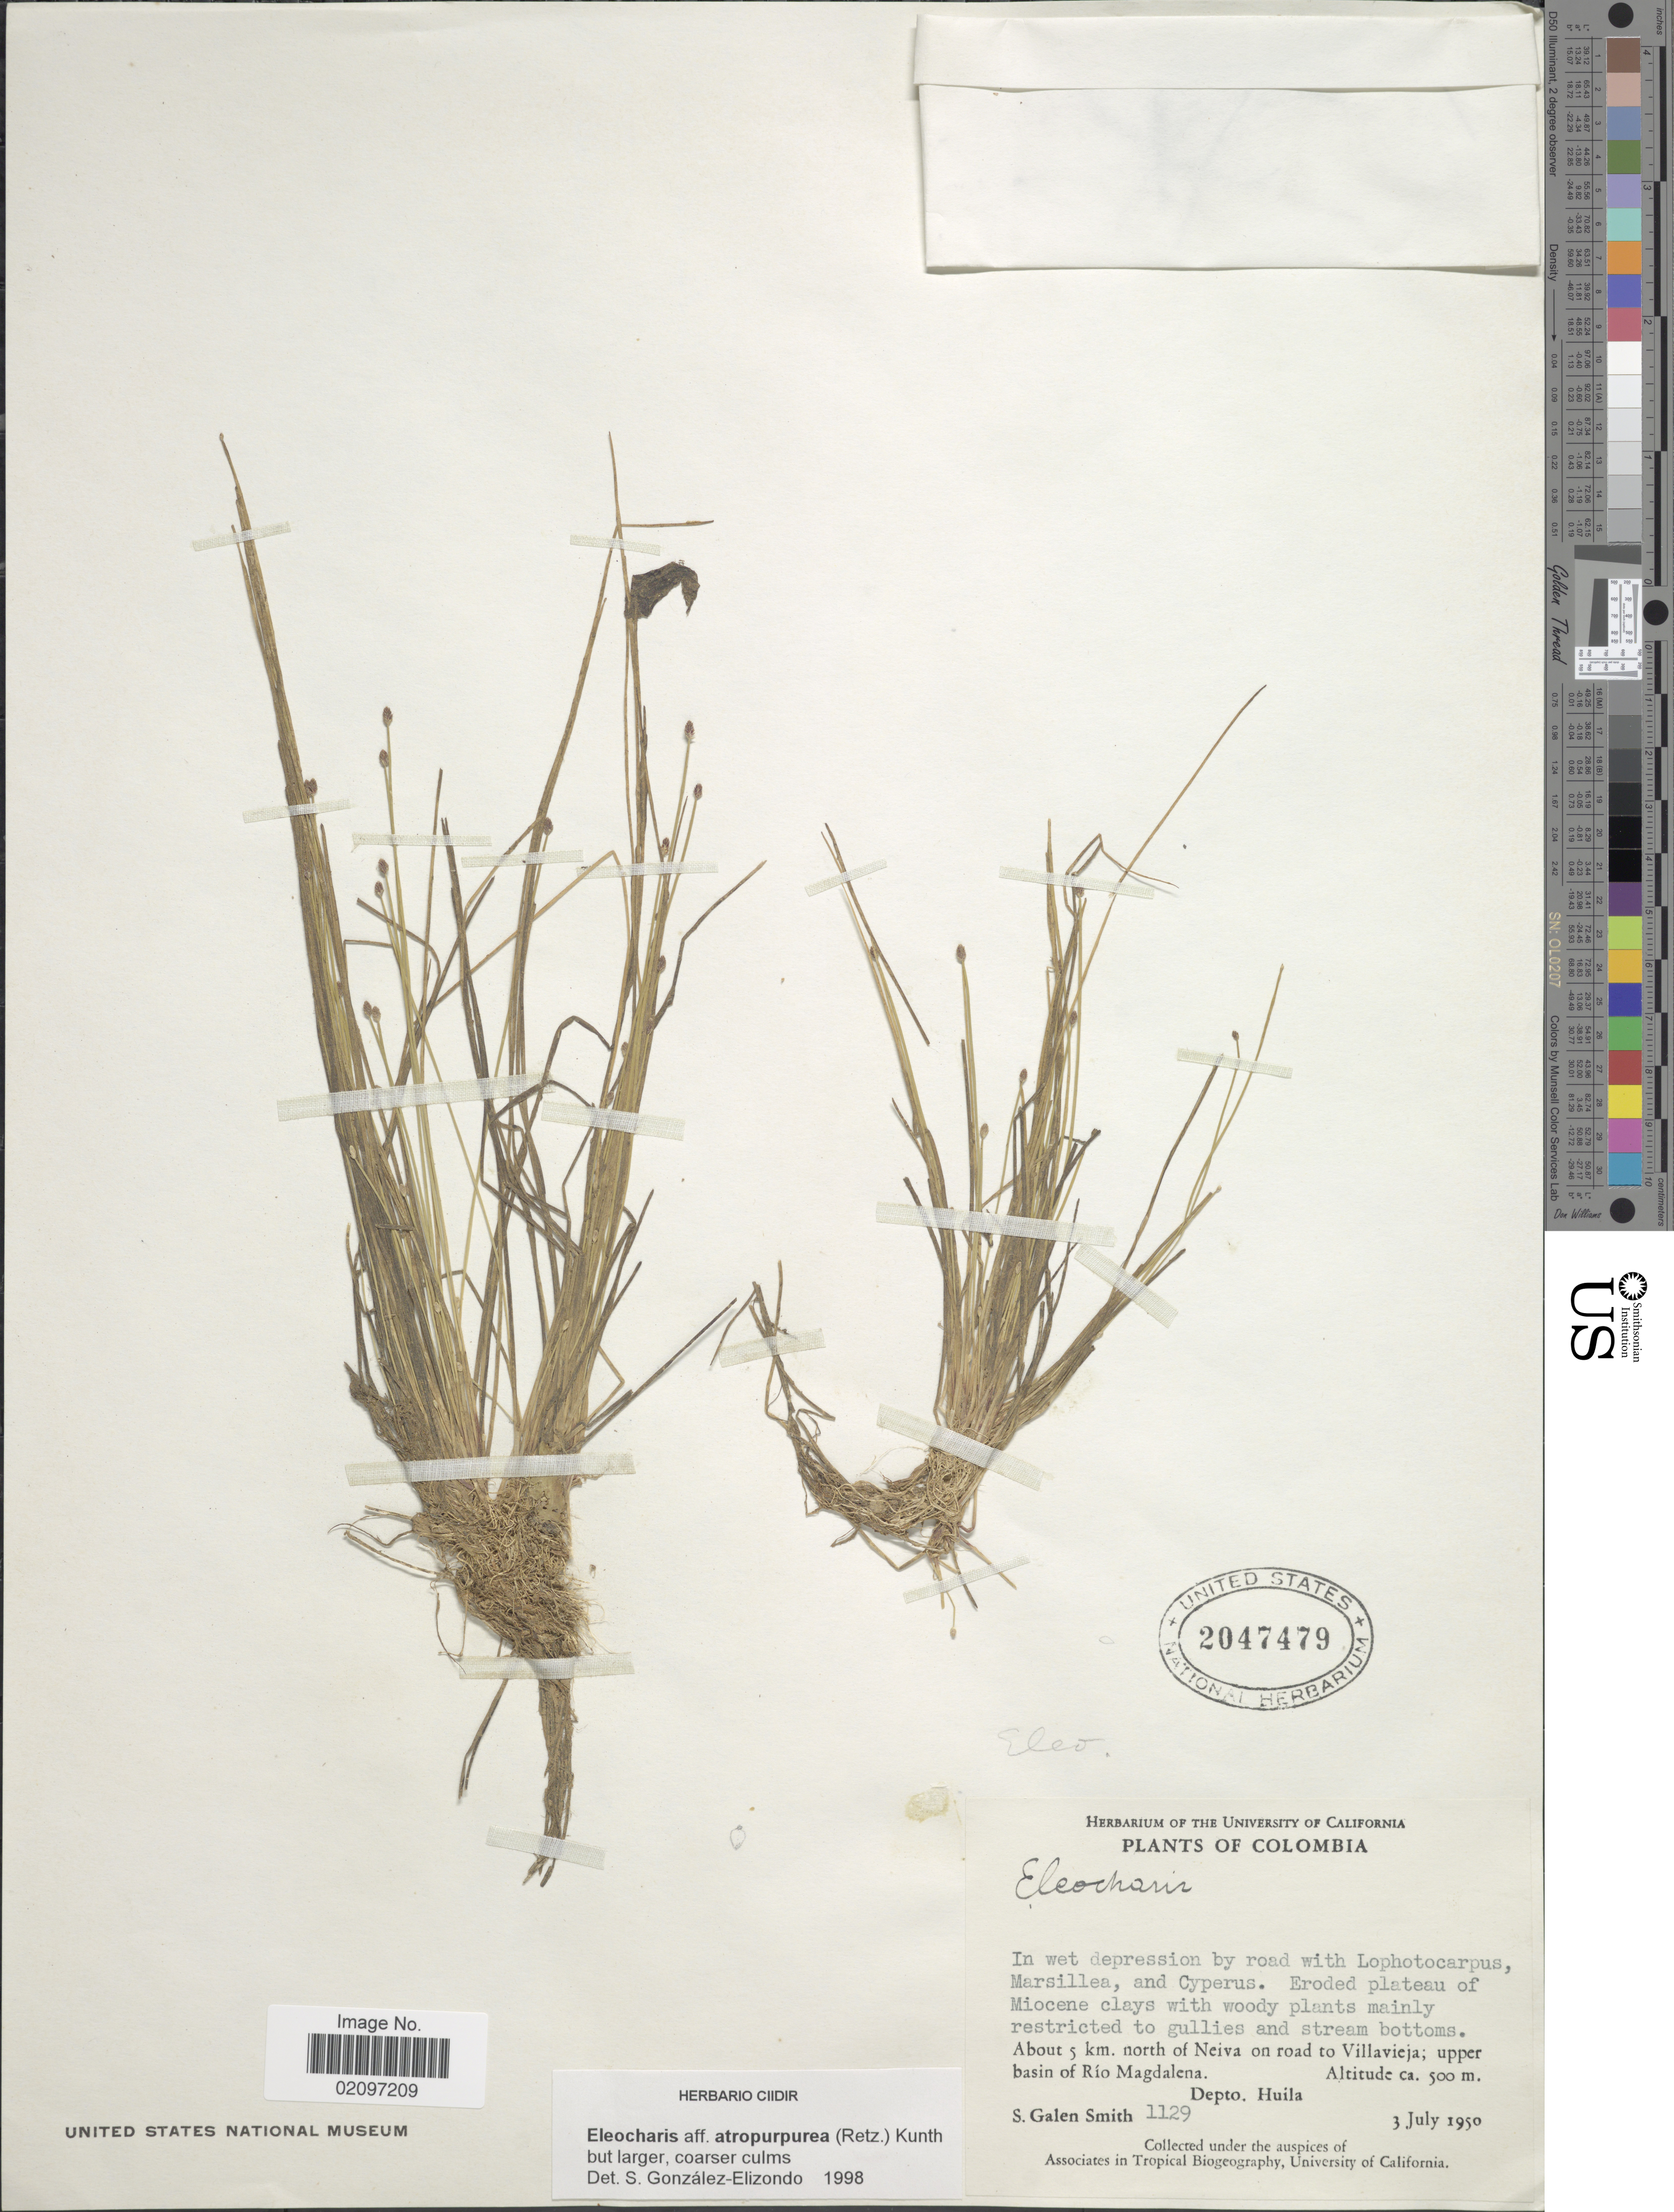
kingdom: Plantae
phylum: Tracheophyta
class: Liliopsida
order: Poales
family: Cyperaceae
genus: Eleocharis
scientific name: Eleocharis sp.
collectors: S. G. Smith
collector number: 1129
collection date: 1950-07-03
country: Colombia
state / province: Huila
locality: About 5 km. north of Neiva on road to Villavieja, upper basin of Rio Magdalena, Depto. Huila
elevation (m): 500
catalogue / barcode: US 2047479